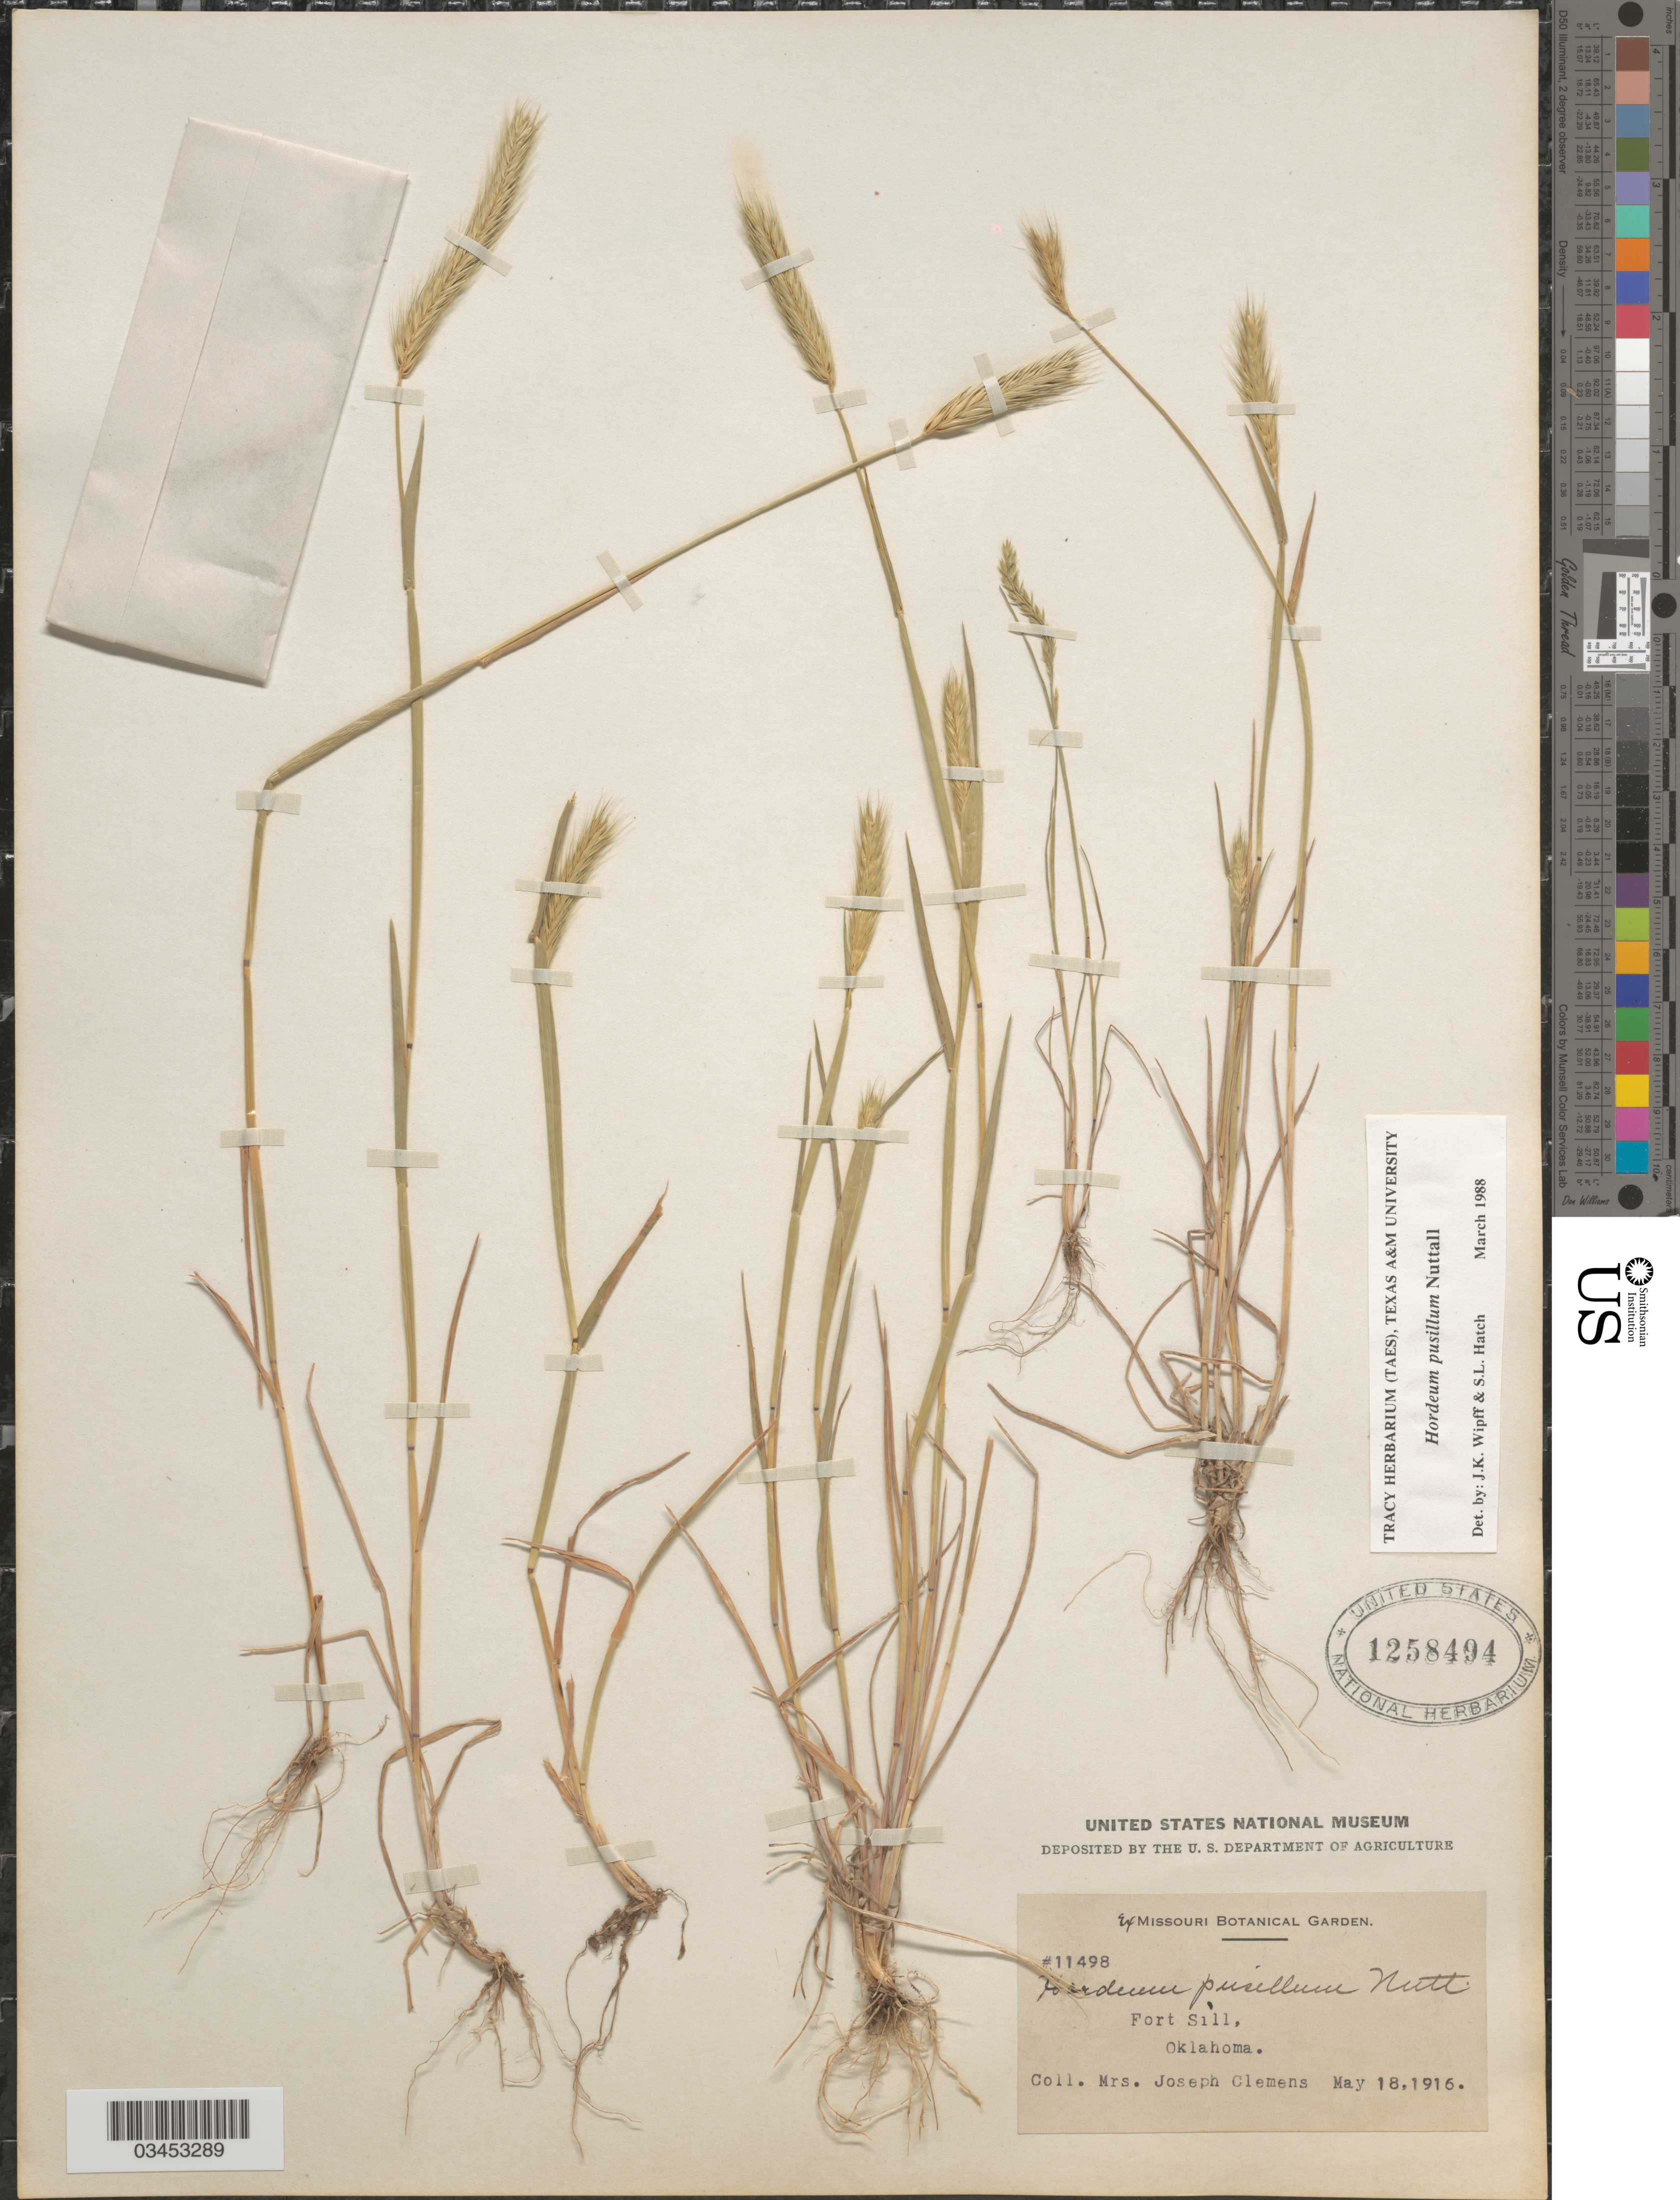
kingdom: Plantae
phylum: Tracheophyta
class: Liliopsida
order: Poales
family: Poaceae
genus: Hordeum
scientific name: Hordeum pusillum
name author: Nutt.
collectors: J. Clemens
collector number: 11498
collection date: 1916-05-18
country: United States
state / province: Oklahoma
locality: Fort Sill.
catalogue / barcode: US 1258494